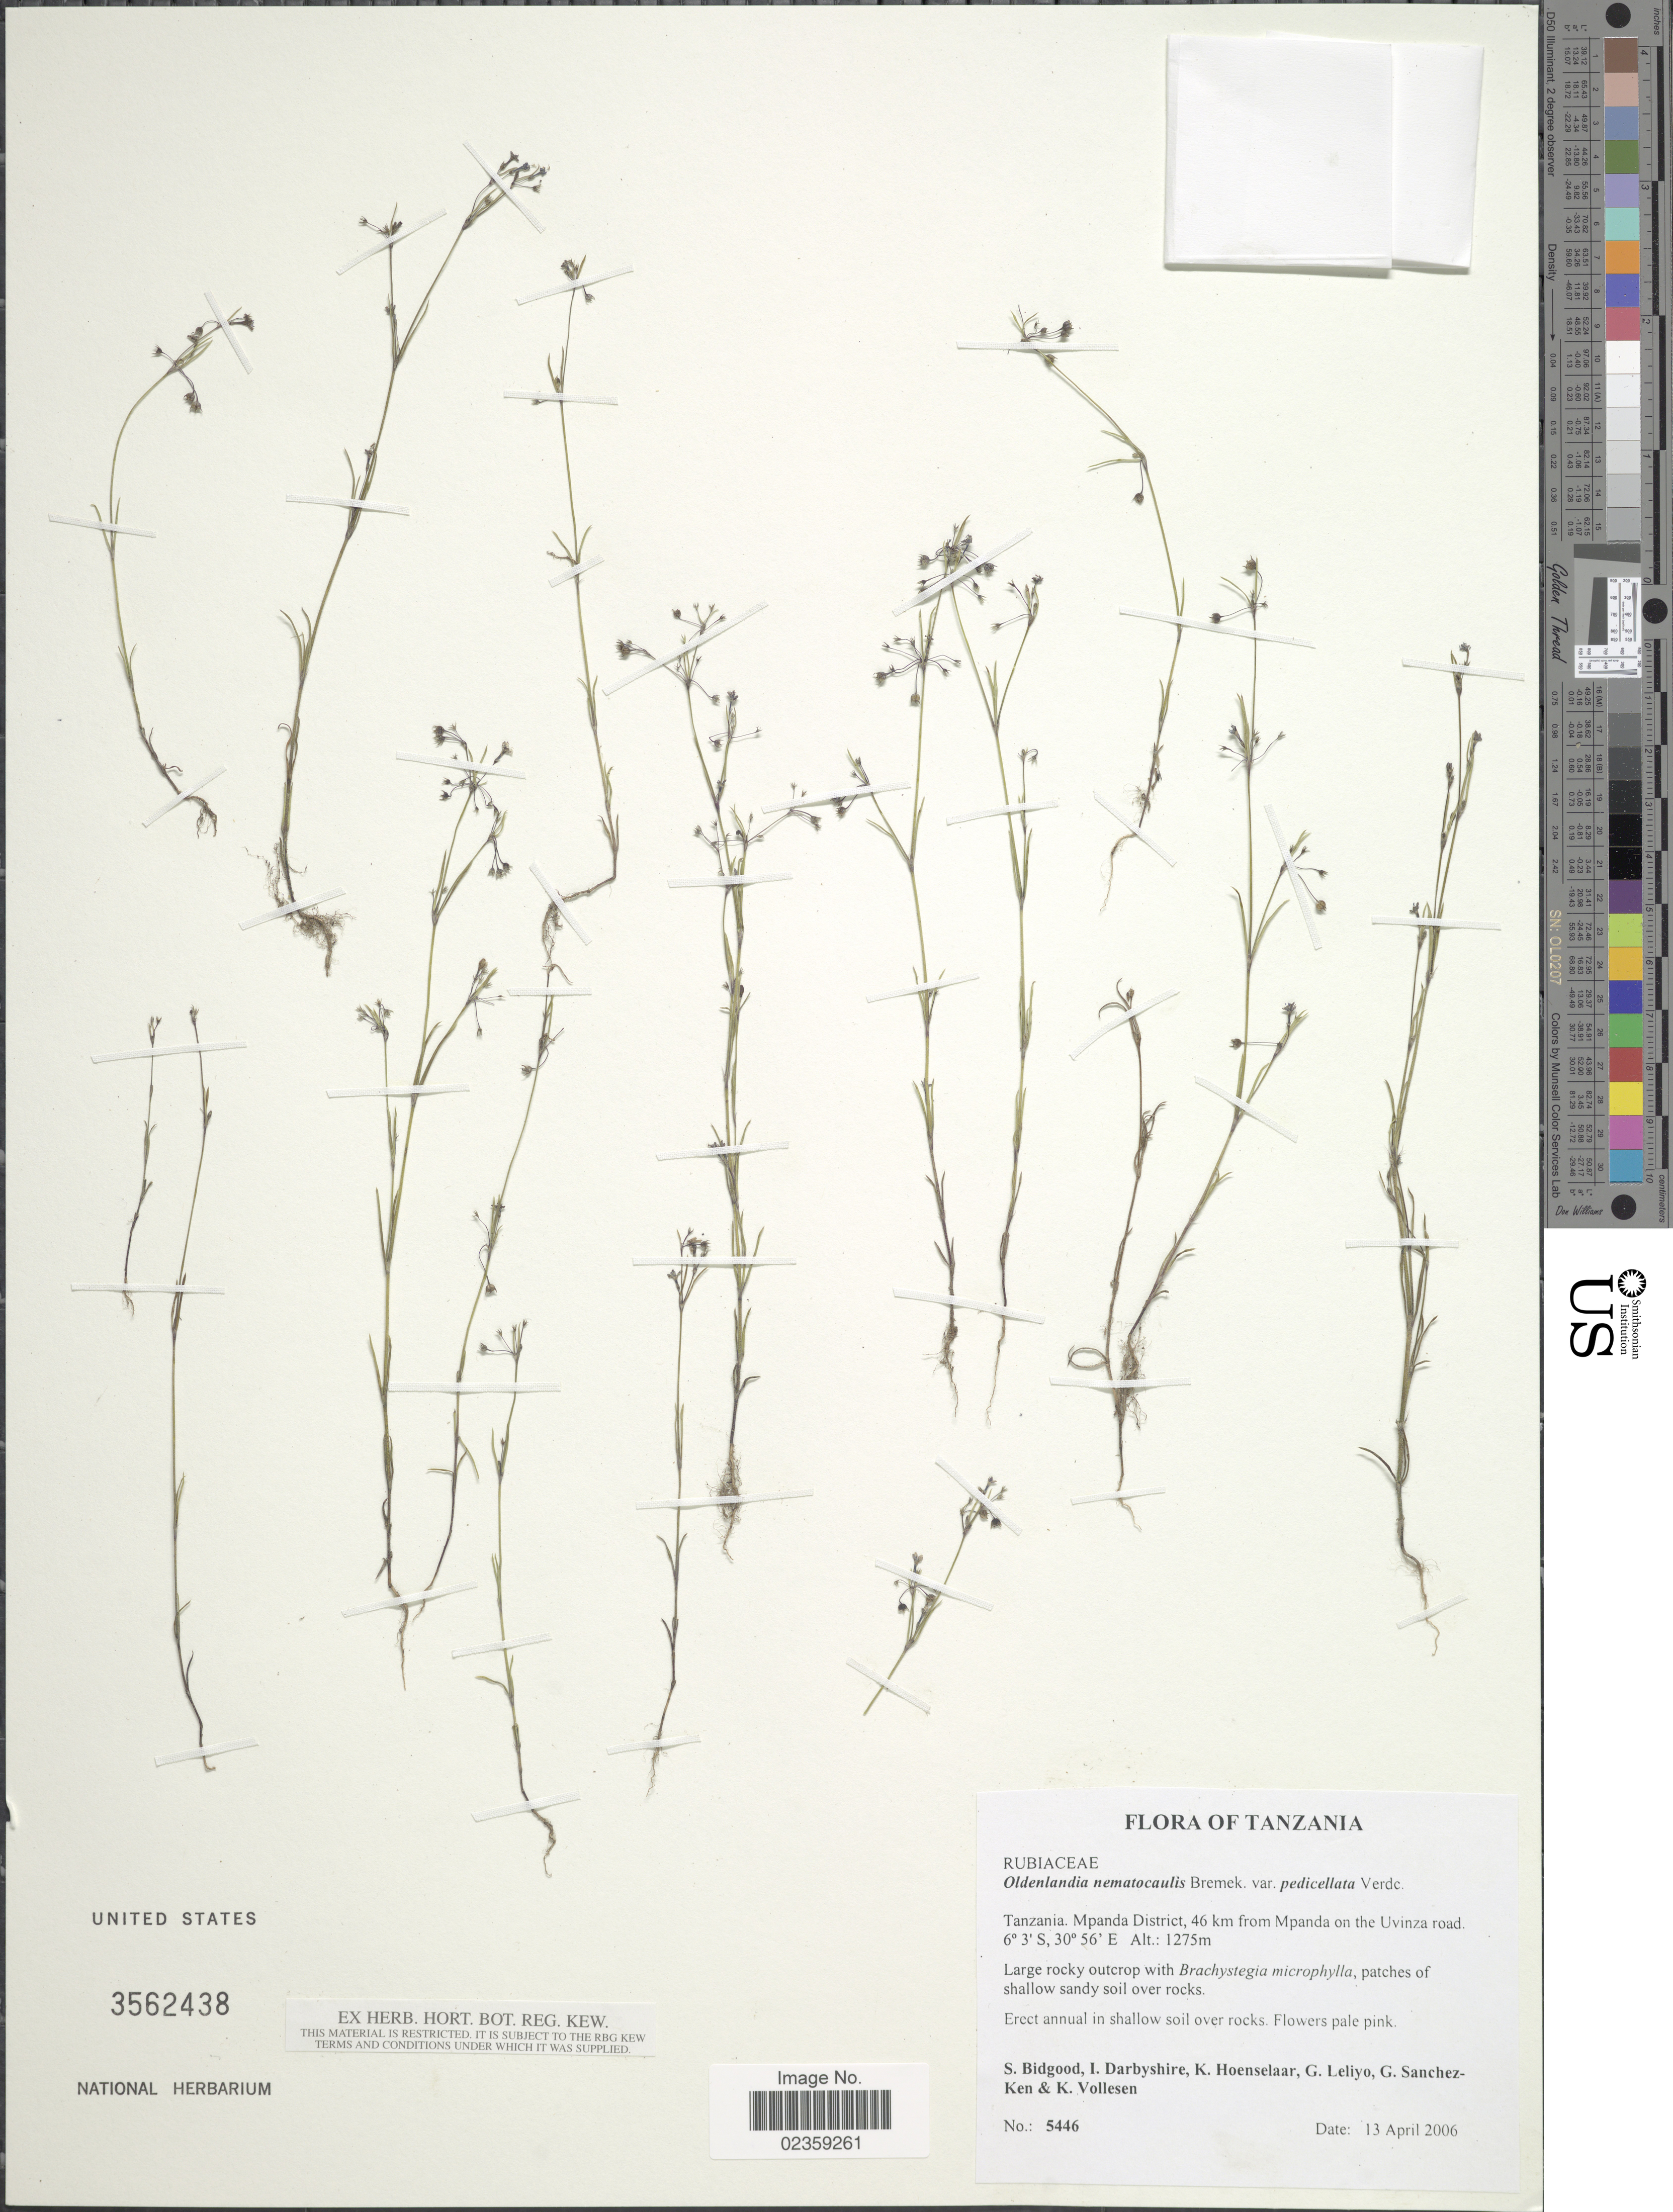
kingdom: Plantae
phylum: Tracheophyta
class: Magnoliopsida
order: Gentianales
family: Rubiaceae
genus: Oldenlandia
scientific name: Oldenlandia nematocaulis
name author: Bremek.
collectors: S. Bidgood, I. Darbyshire, K. Hoenselaar, G. Leliyo & et al.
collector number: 5446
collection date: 2006-04-13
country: Tanzania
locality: Tanzania. Mpanda District, 46 km from Mpanda on the Uvinza road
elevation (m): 1275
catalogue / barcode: US 3562438